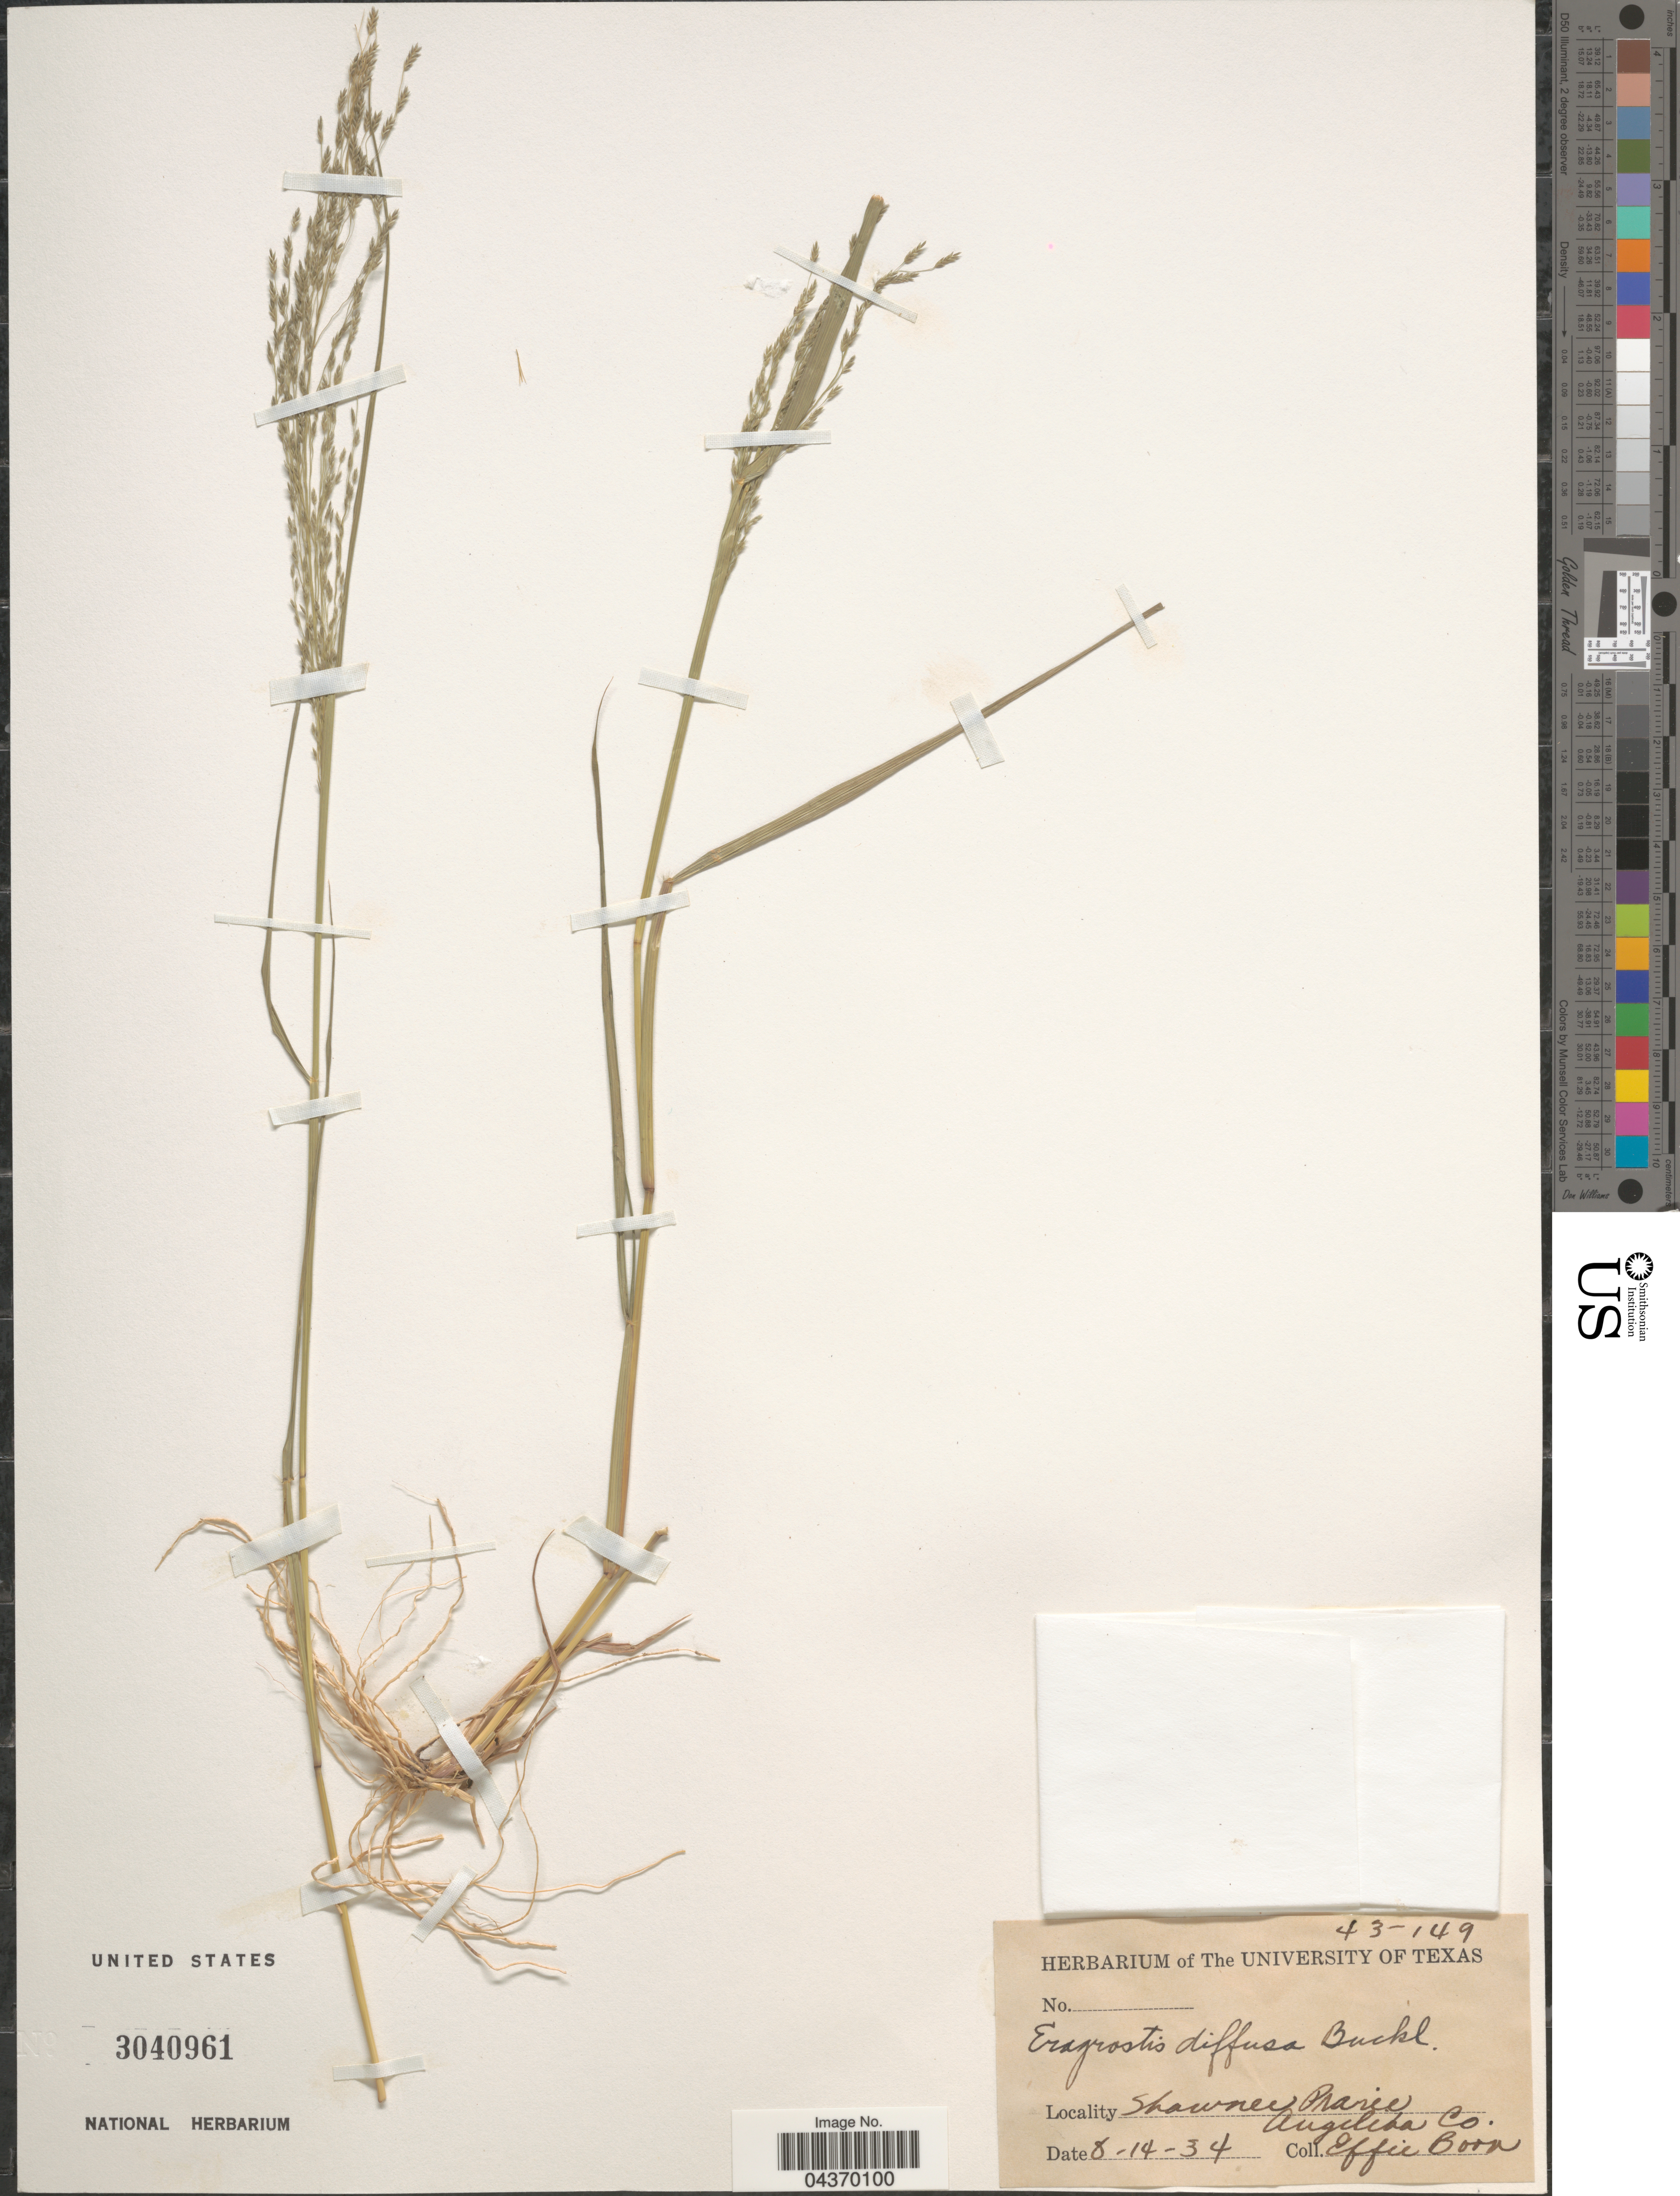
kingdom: Plantae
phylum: Tracheophyta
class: Liliopsida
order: Poales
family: Poaceae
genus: Eragrostis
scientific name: Eragrostis pectinacea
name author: (Michx.) Nees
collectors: E. Boon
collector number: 43-149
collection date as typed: Transcribed d/m/y: 14/8/34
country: United States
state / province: Texas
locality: Shaqnee Prairie. Angelina Co.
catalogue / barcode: US 3040961